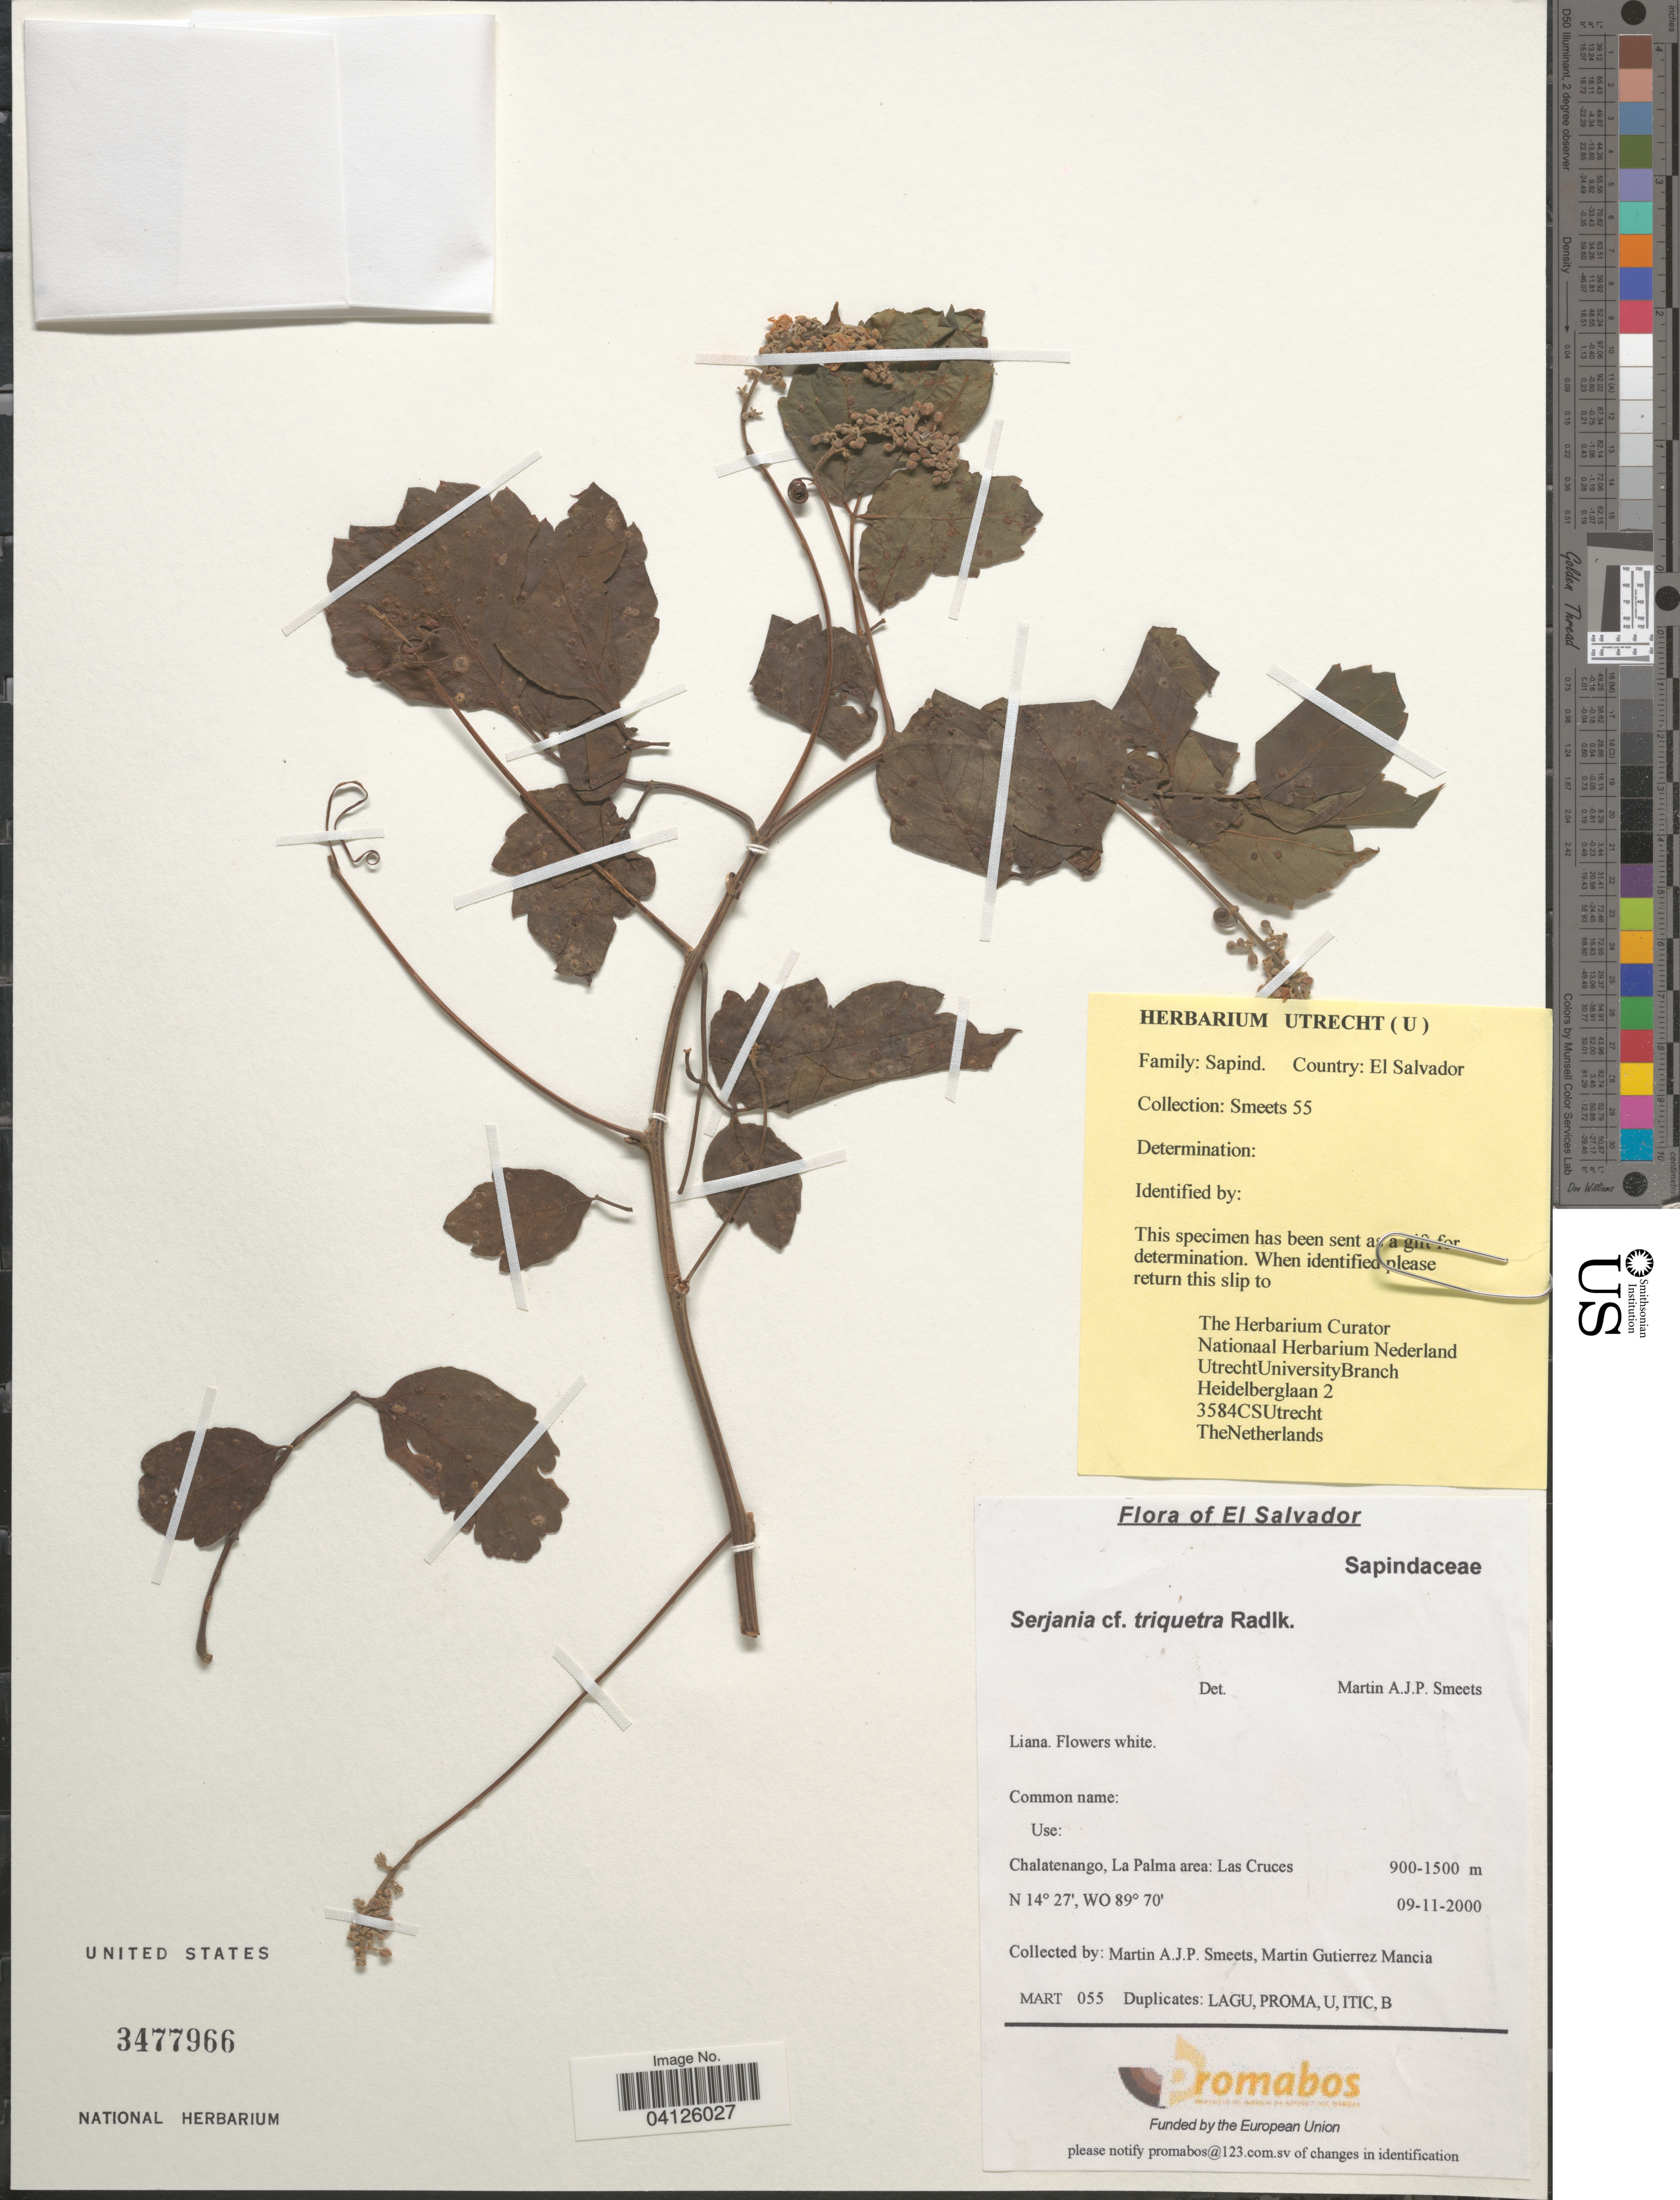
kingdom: Plantae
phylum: Tracheophyta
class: Magnoliopsida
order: Sapindales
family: Sapindaceae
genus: Serjania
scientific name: Serjania triquetra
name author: Radlk.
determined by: Acevedo-Rodriguez, P., (US), Smithsonian Institution - National Museum of Natural History (UNITED STATES)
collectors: M. Smeets & M. Gutierrez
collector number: MART055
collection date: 2000-11-09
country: El Salvador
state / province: Chalatenango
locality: La Palma area: Las Cruces.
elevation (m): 900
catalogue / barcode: US 3477966